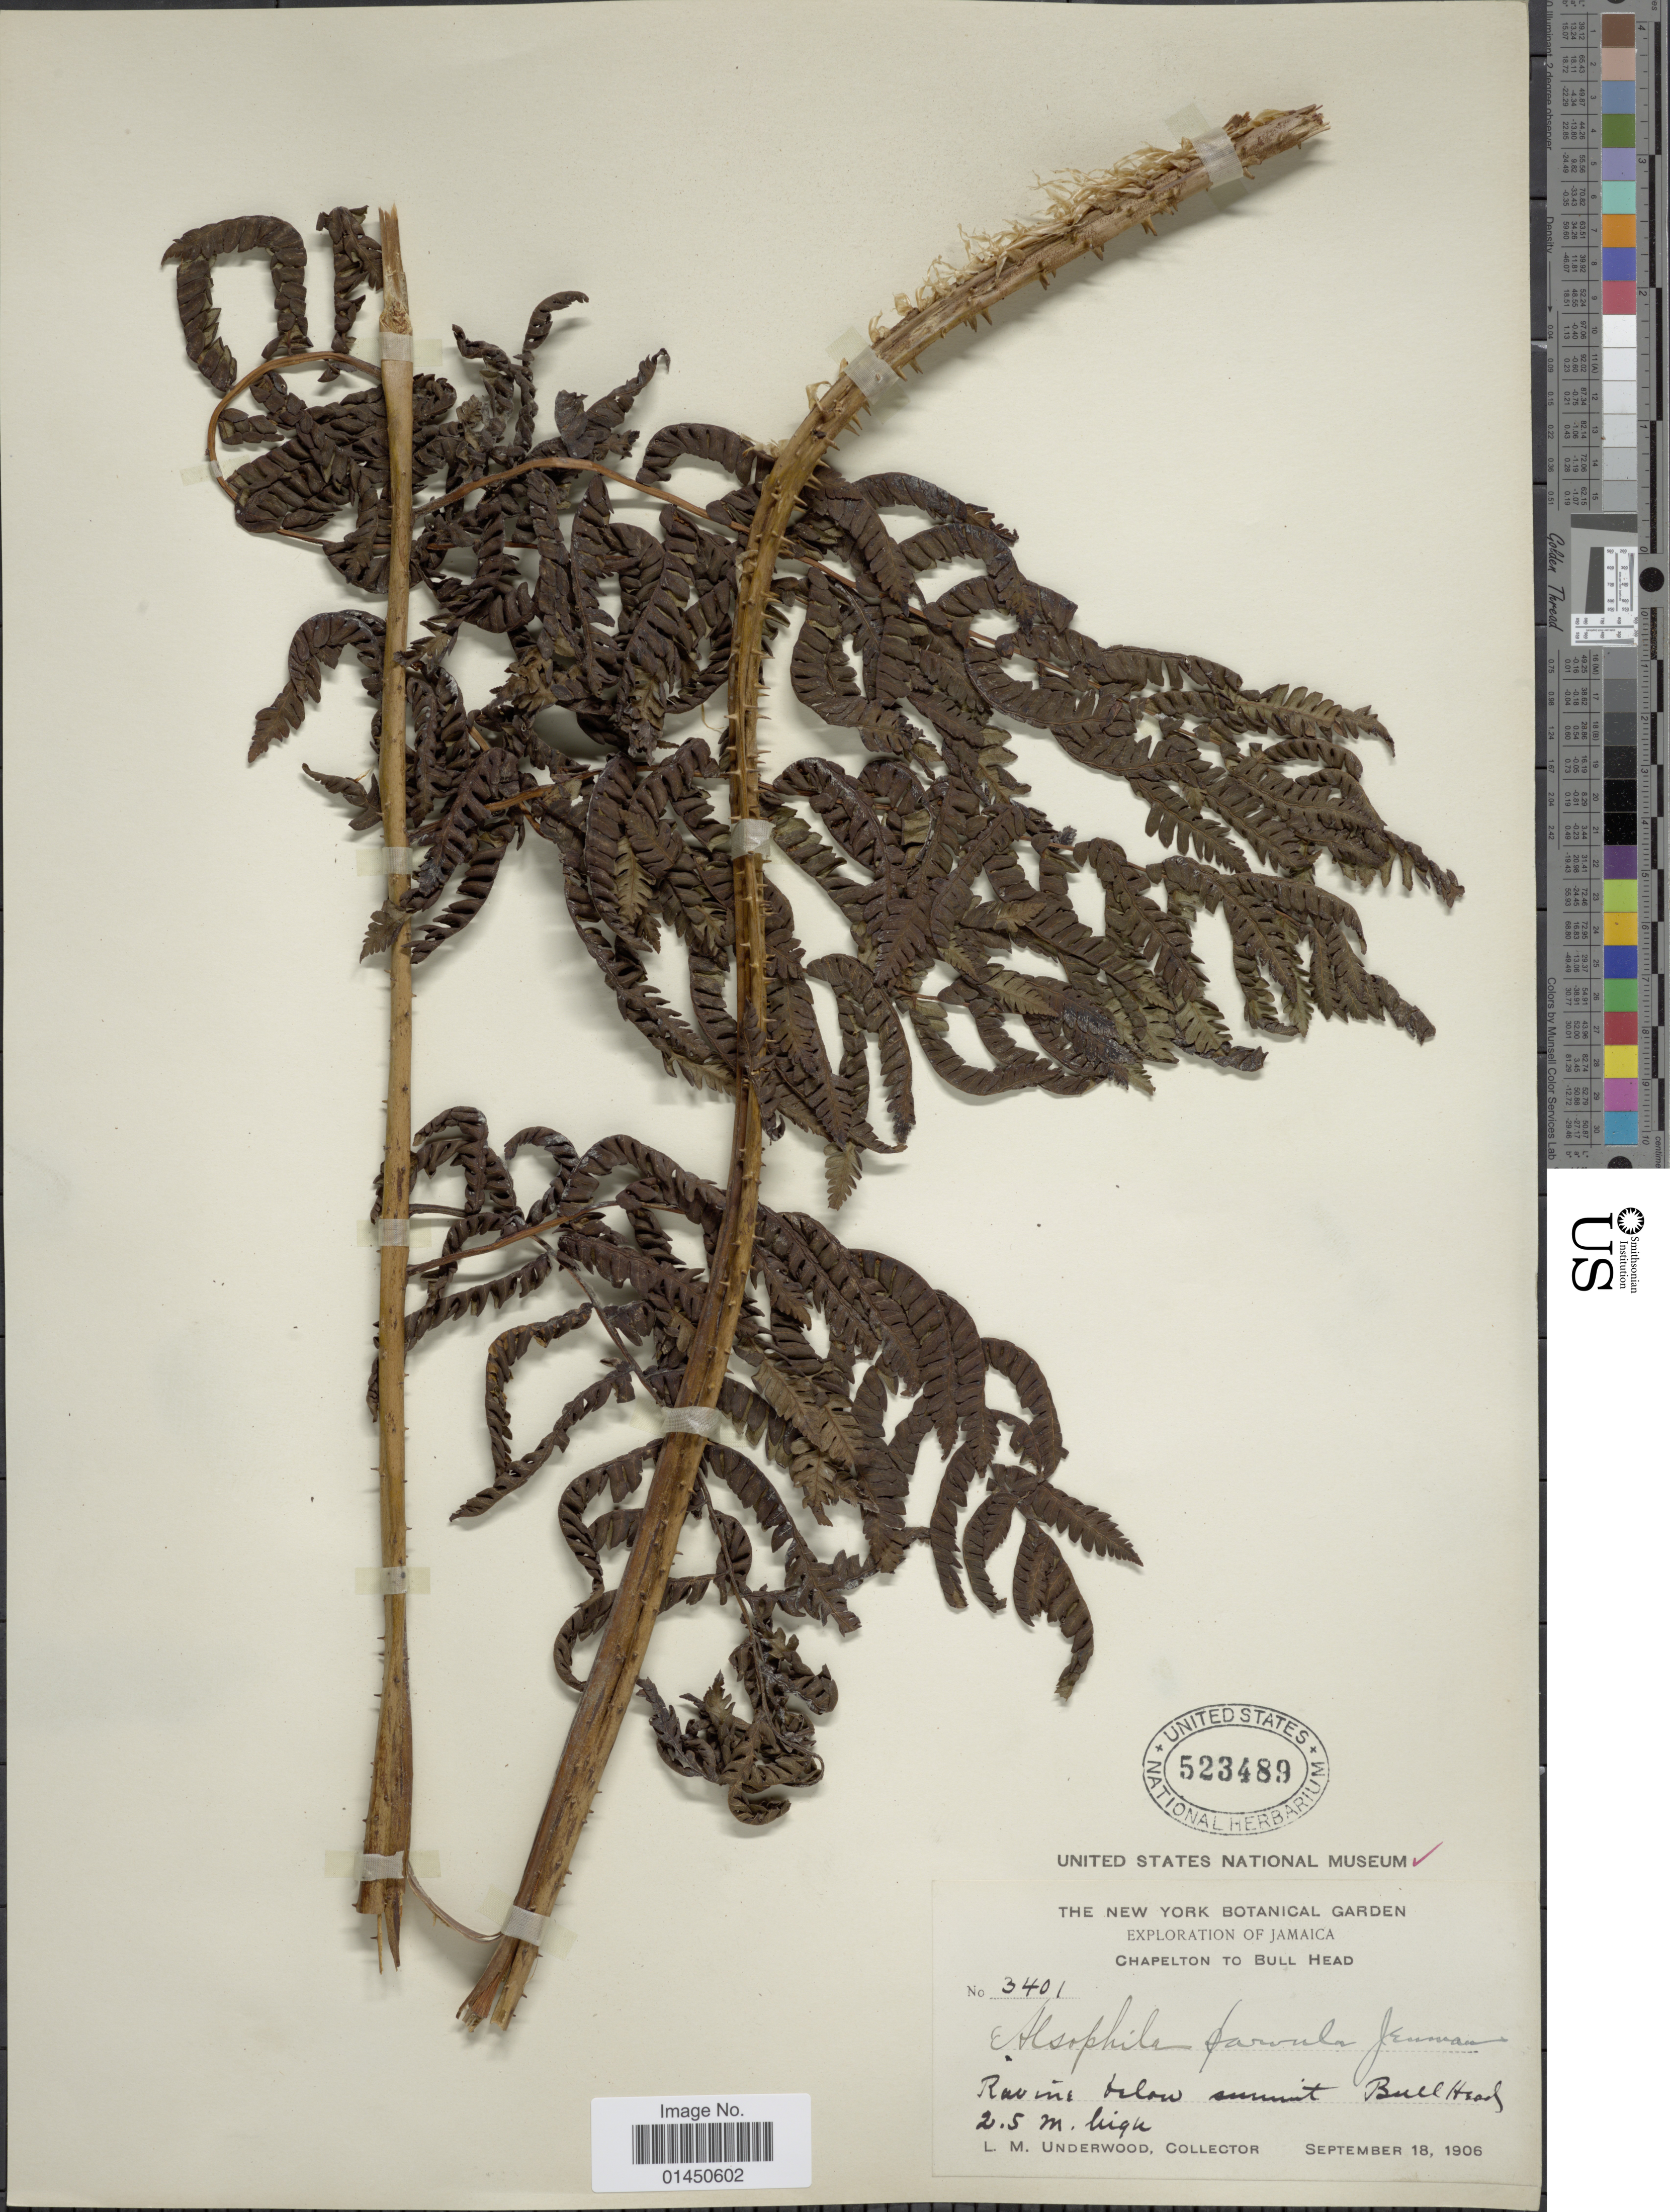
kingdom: Plantae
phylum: Tracheophyta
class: Polypodiopsida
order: Cyatheales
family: Cyatheaceae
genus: Cyathea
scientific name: Cyathea parvula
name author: (Jenman) Domin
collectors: L. M. Underwood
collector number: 3401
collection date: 1906-09-18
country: Jamaica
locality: Chapelton to Bull Head, ravine below summit Bull Head.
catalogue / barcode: US 523489